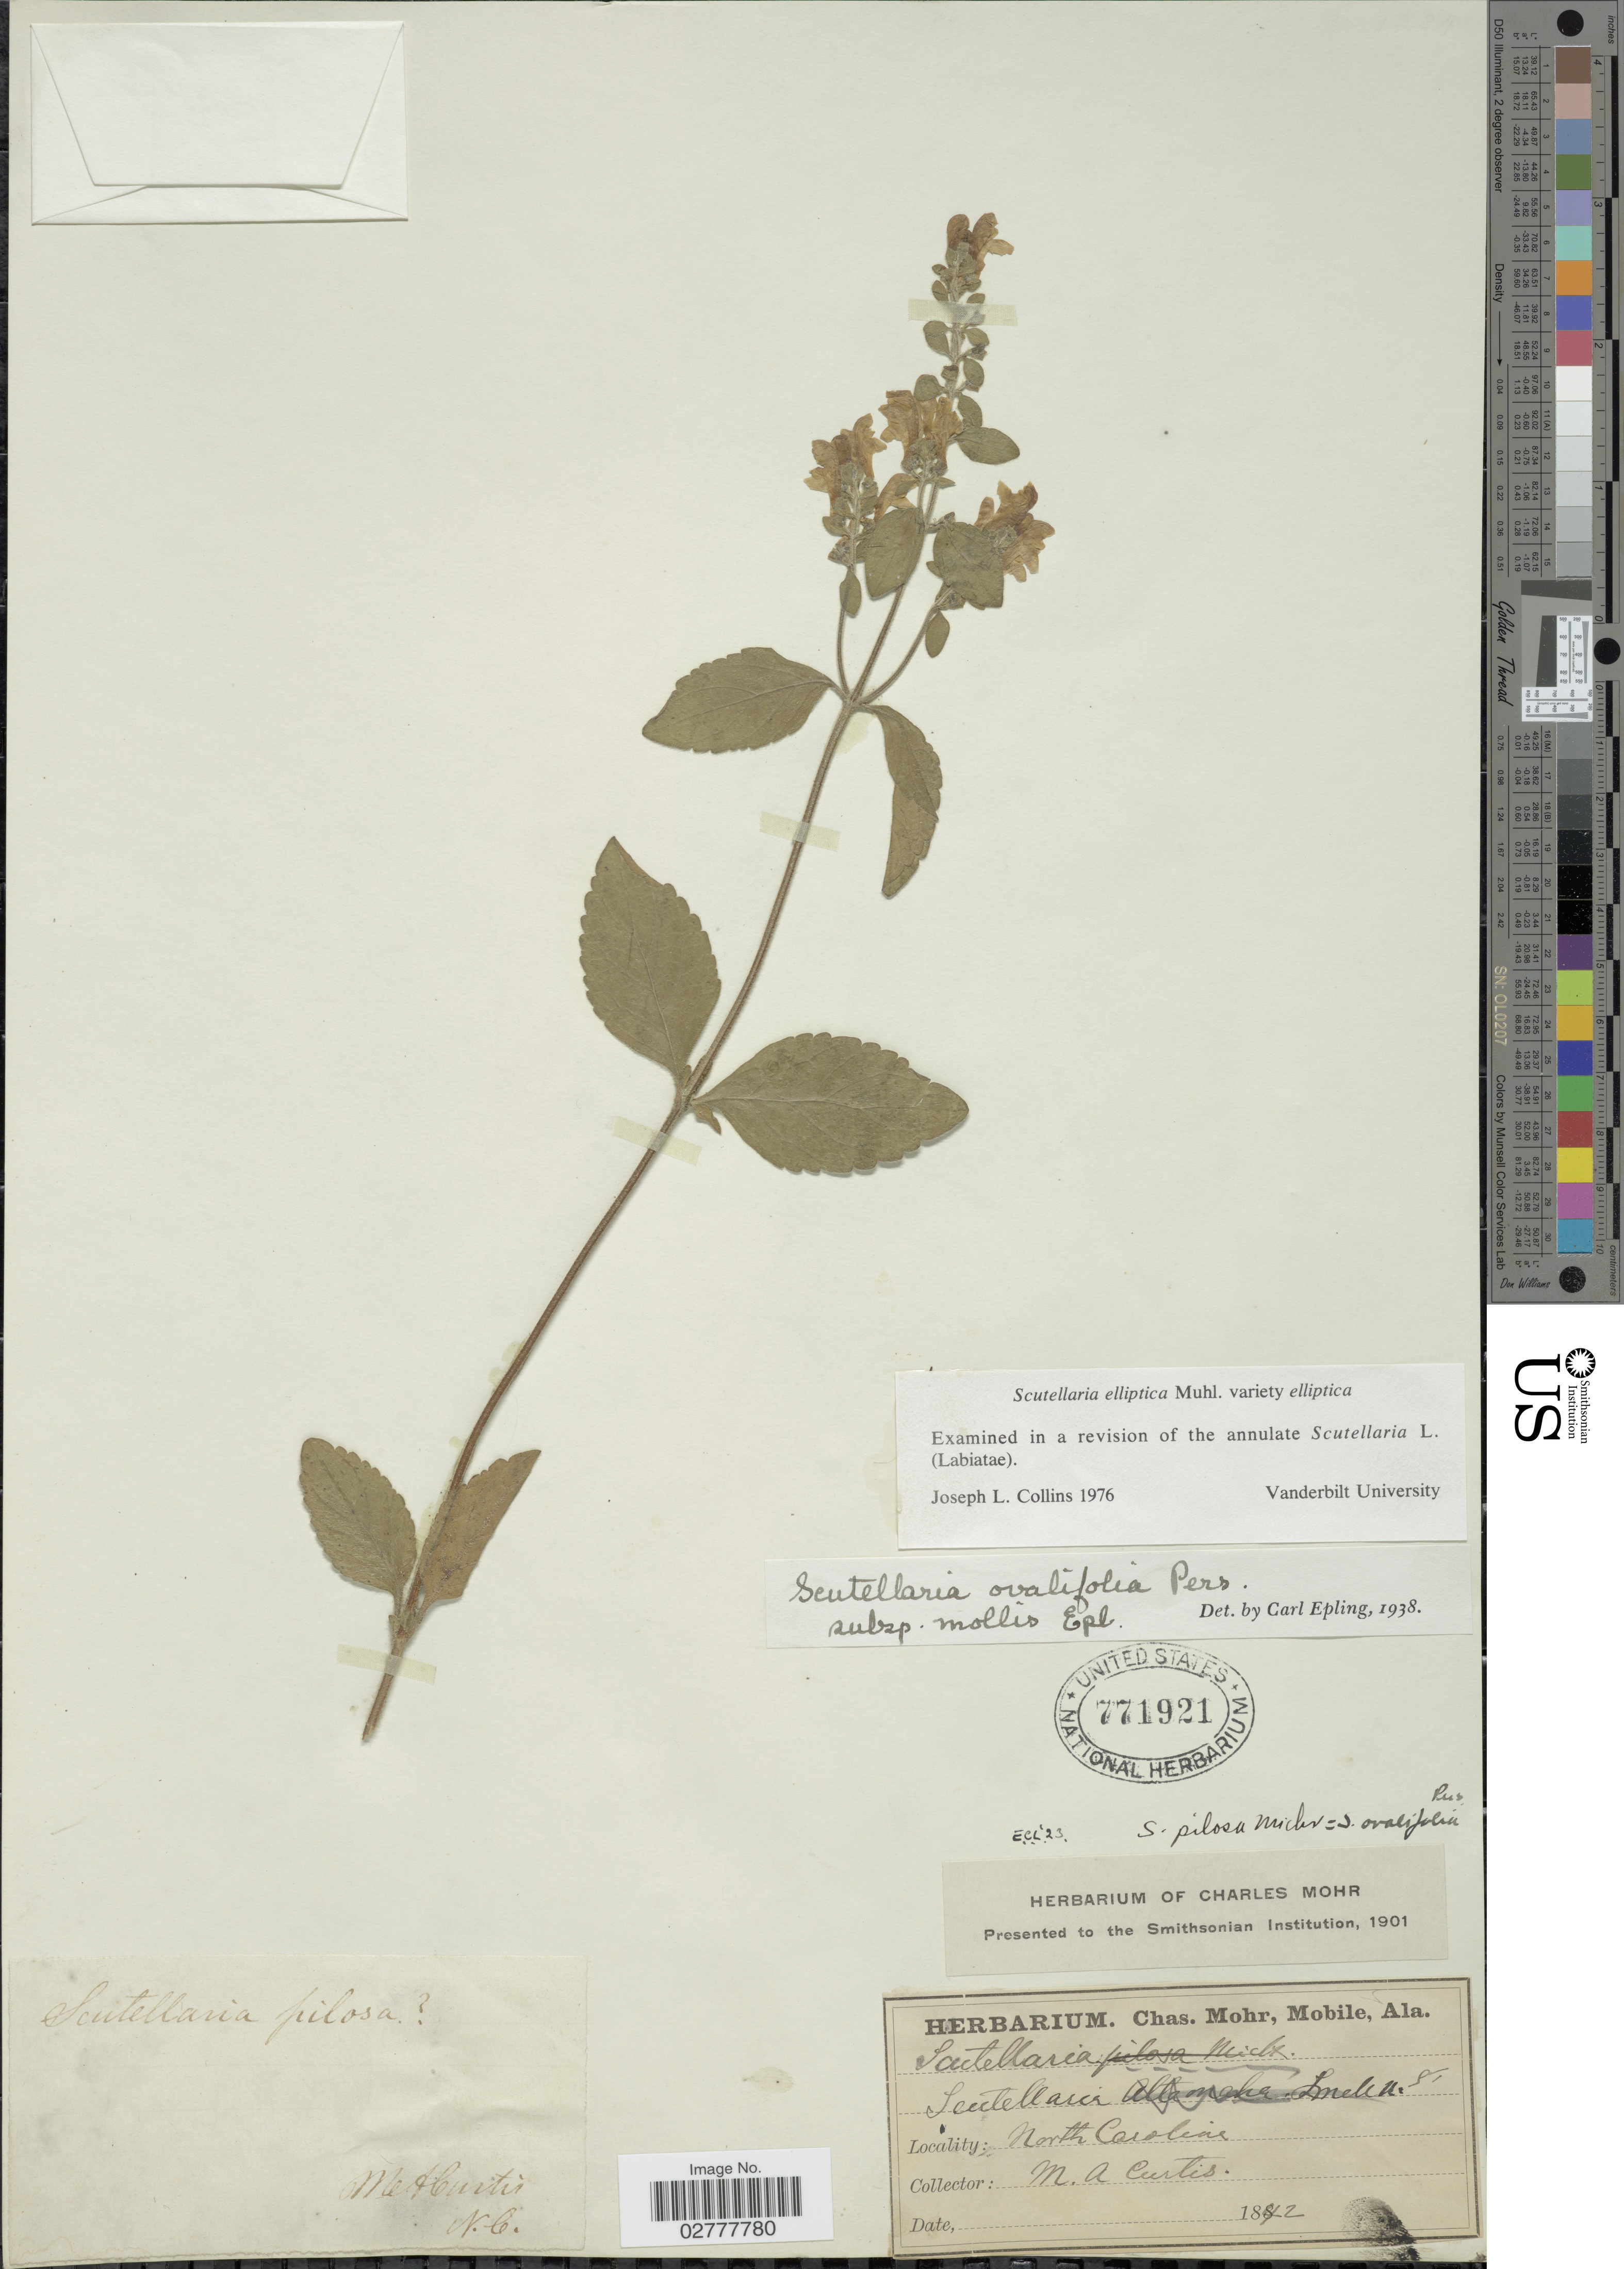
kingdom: Plantae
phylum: Tracheophyta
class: Magnoliopsida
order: Lamiales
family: Lamiaceae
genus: Scutellaria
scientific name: Scutellaria elliptica var. elliptica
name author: Muhl.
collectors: M. A. Curtis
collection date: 1842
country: United States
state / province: North Carolina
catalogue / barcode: US 771921